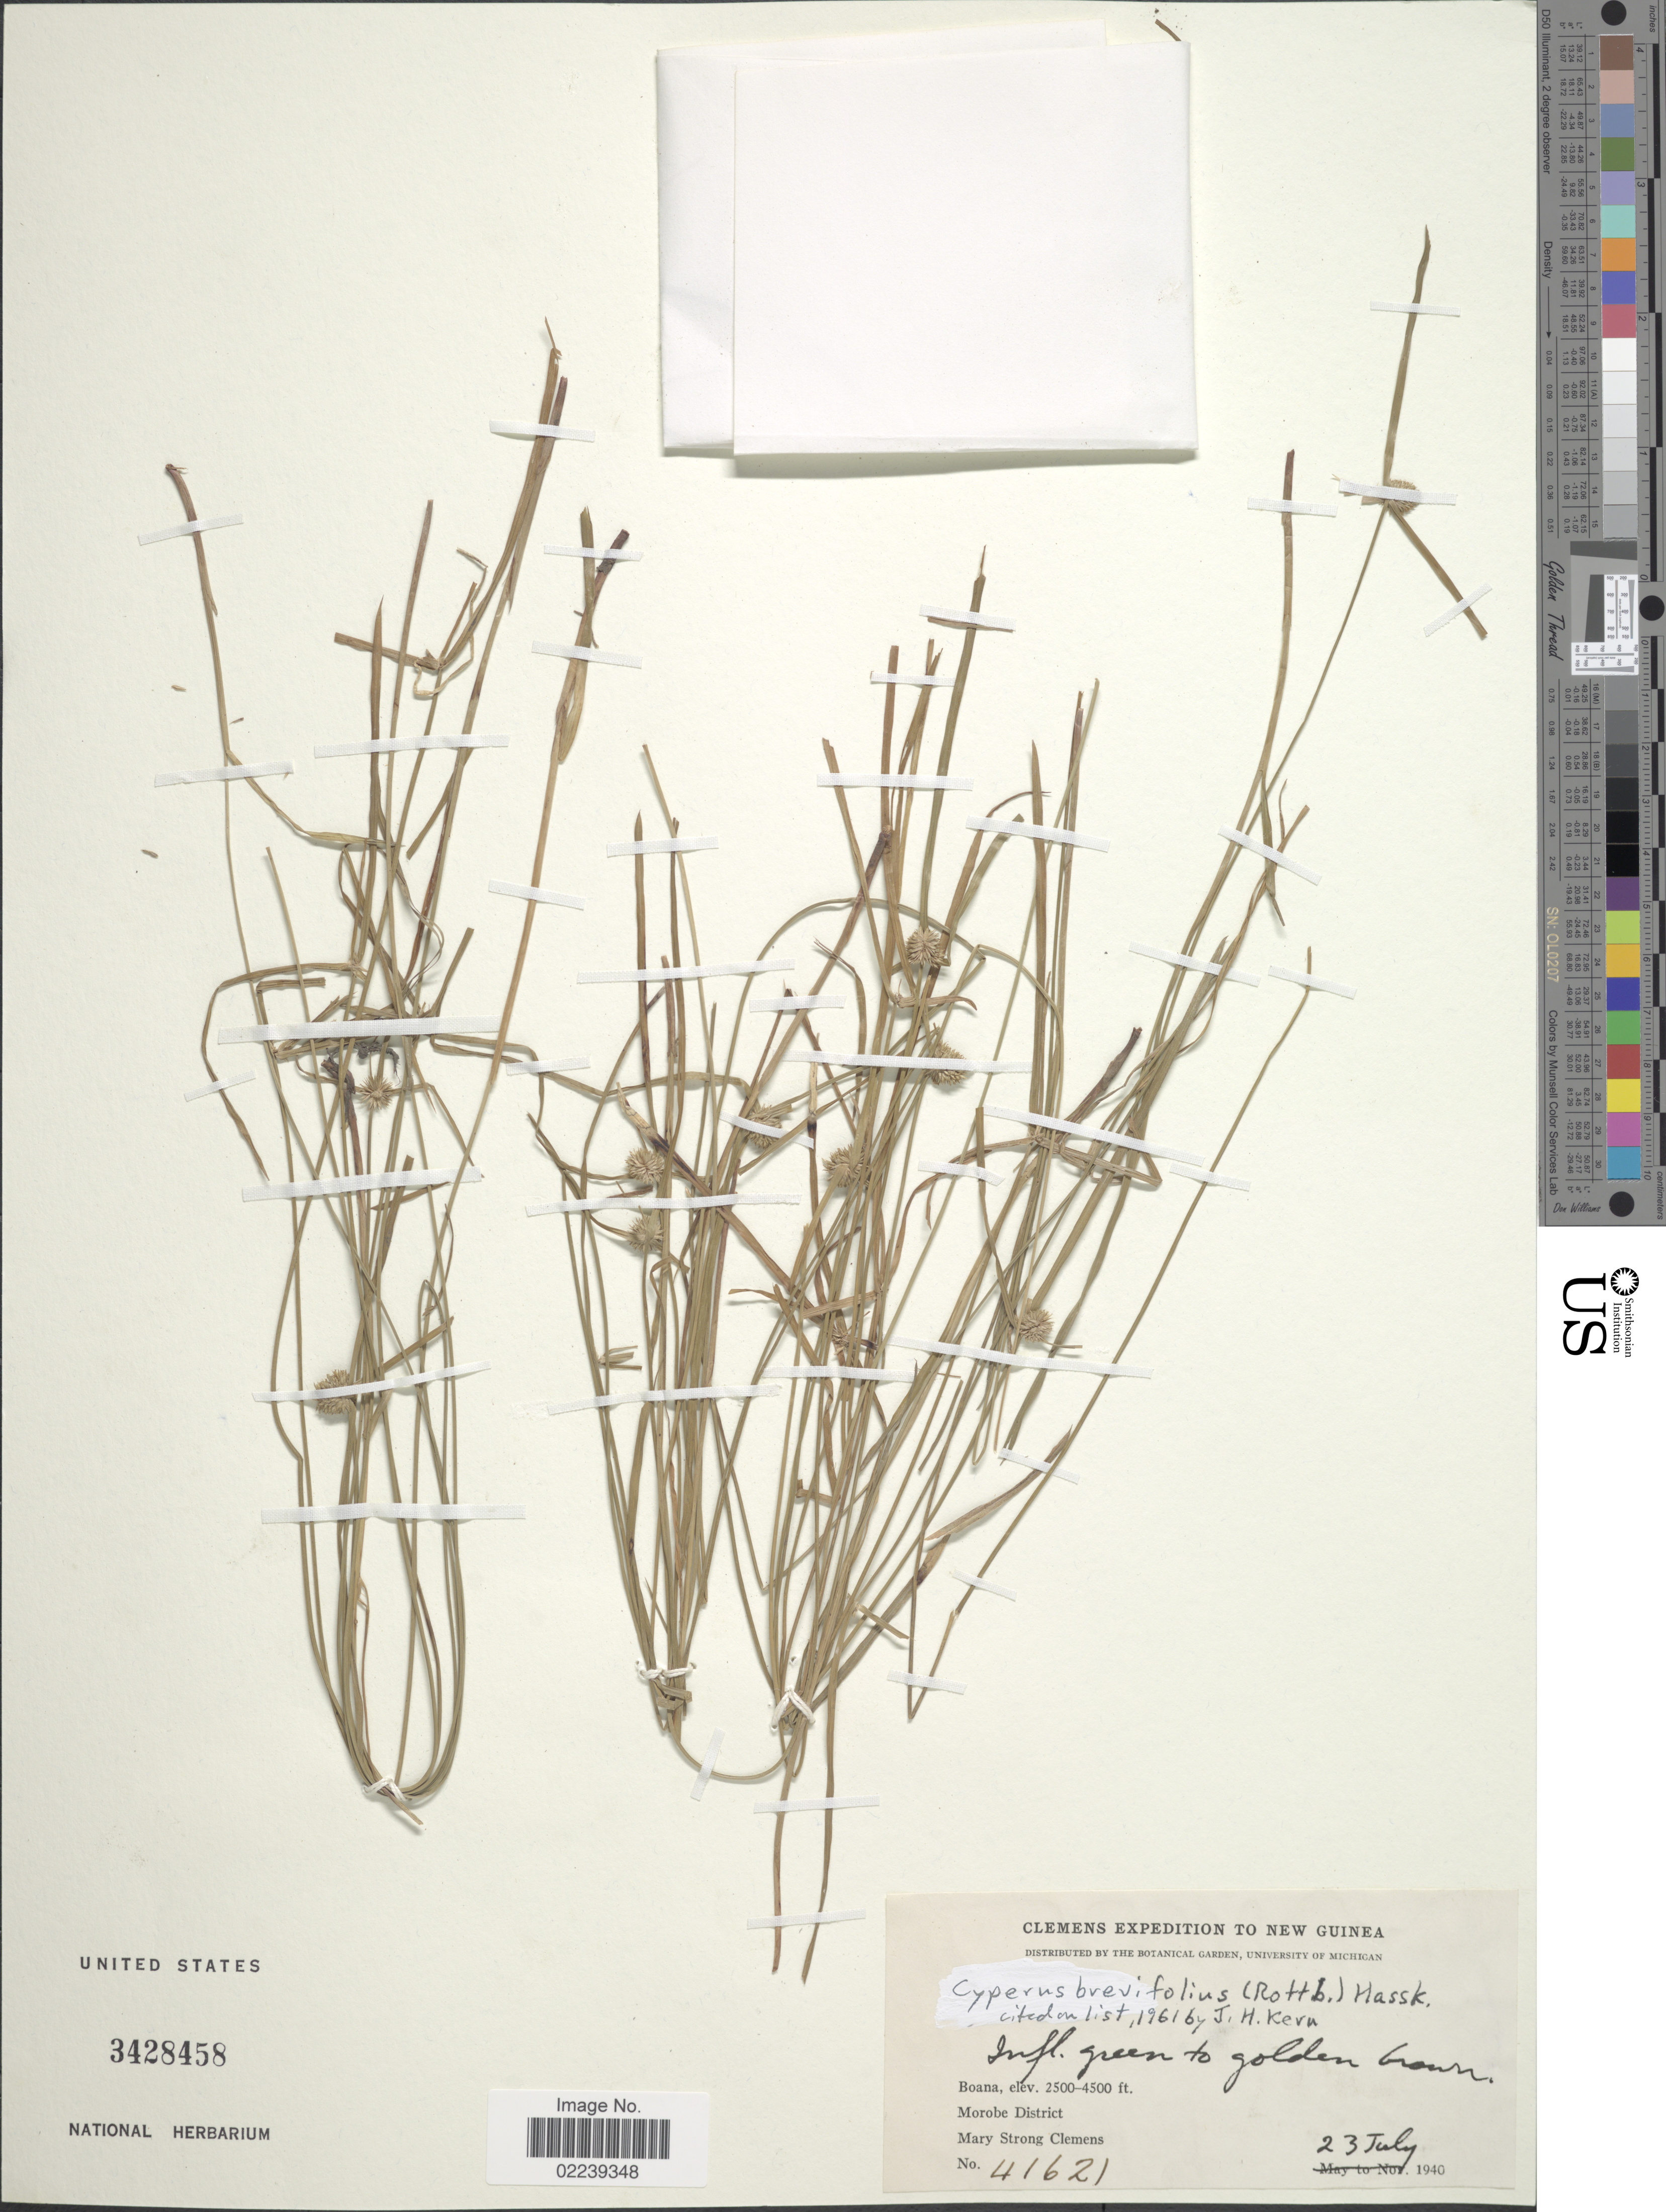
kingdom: Plantae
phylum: Tracheophyta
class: Liliopsida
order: Poales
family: Cyperaceae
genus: Cyperus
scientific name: Cyperus brevifolius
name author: (Rottb.) Hassk.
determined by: Strong, M. T., (US), Smithsonian Institution - National Museum of Natural History (UNITED STATES)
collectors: M. S. Clemens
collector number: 41621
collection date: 1940-07-23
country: Papua New Guinea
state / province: Morobe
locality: New Guinea, Boana, Morobe District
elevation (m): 762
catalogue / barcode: US 3428458